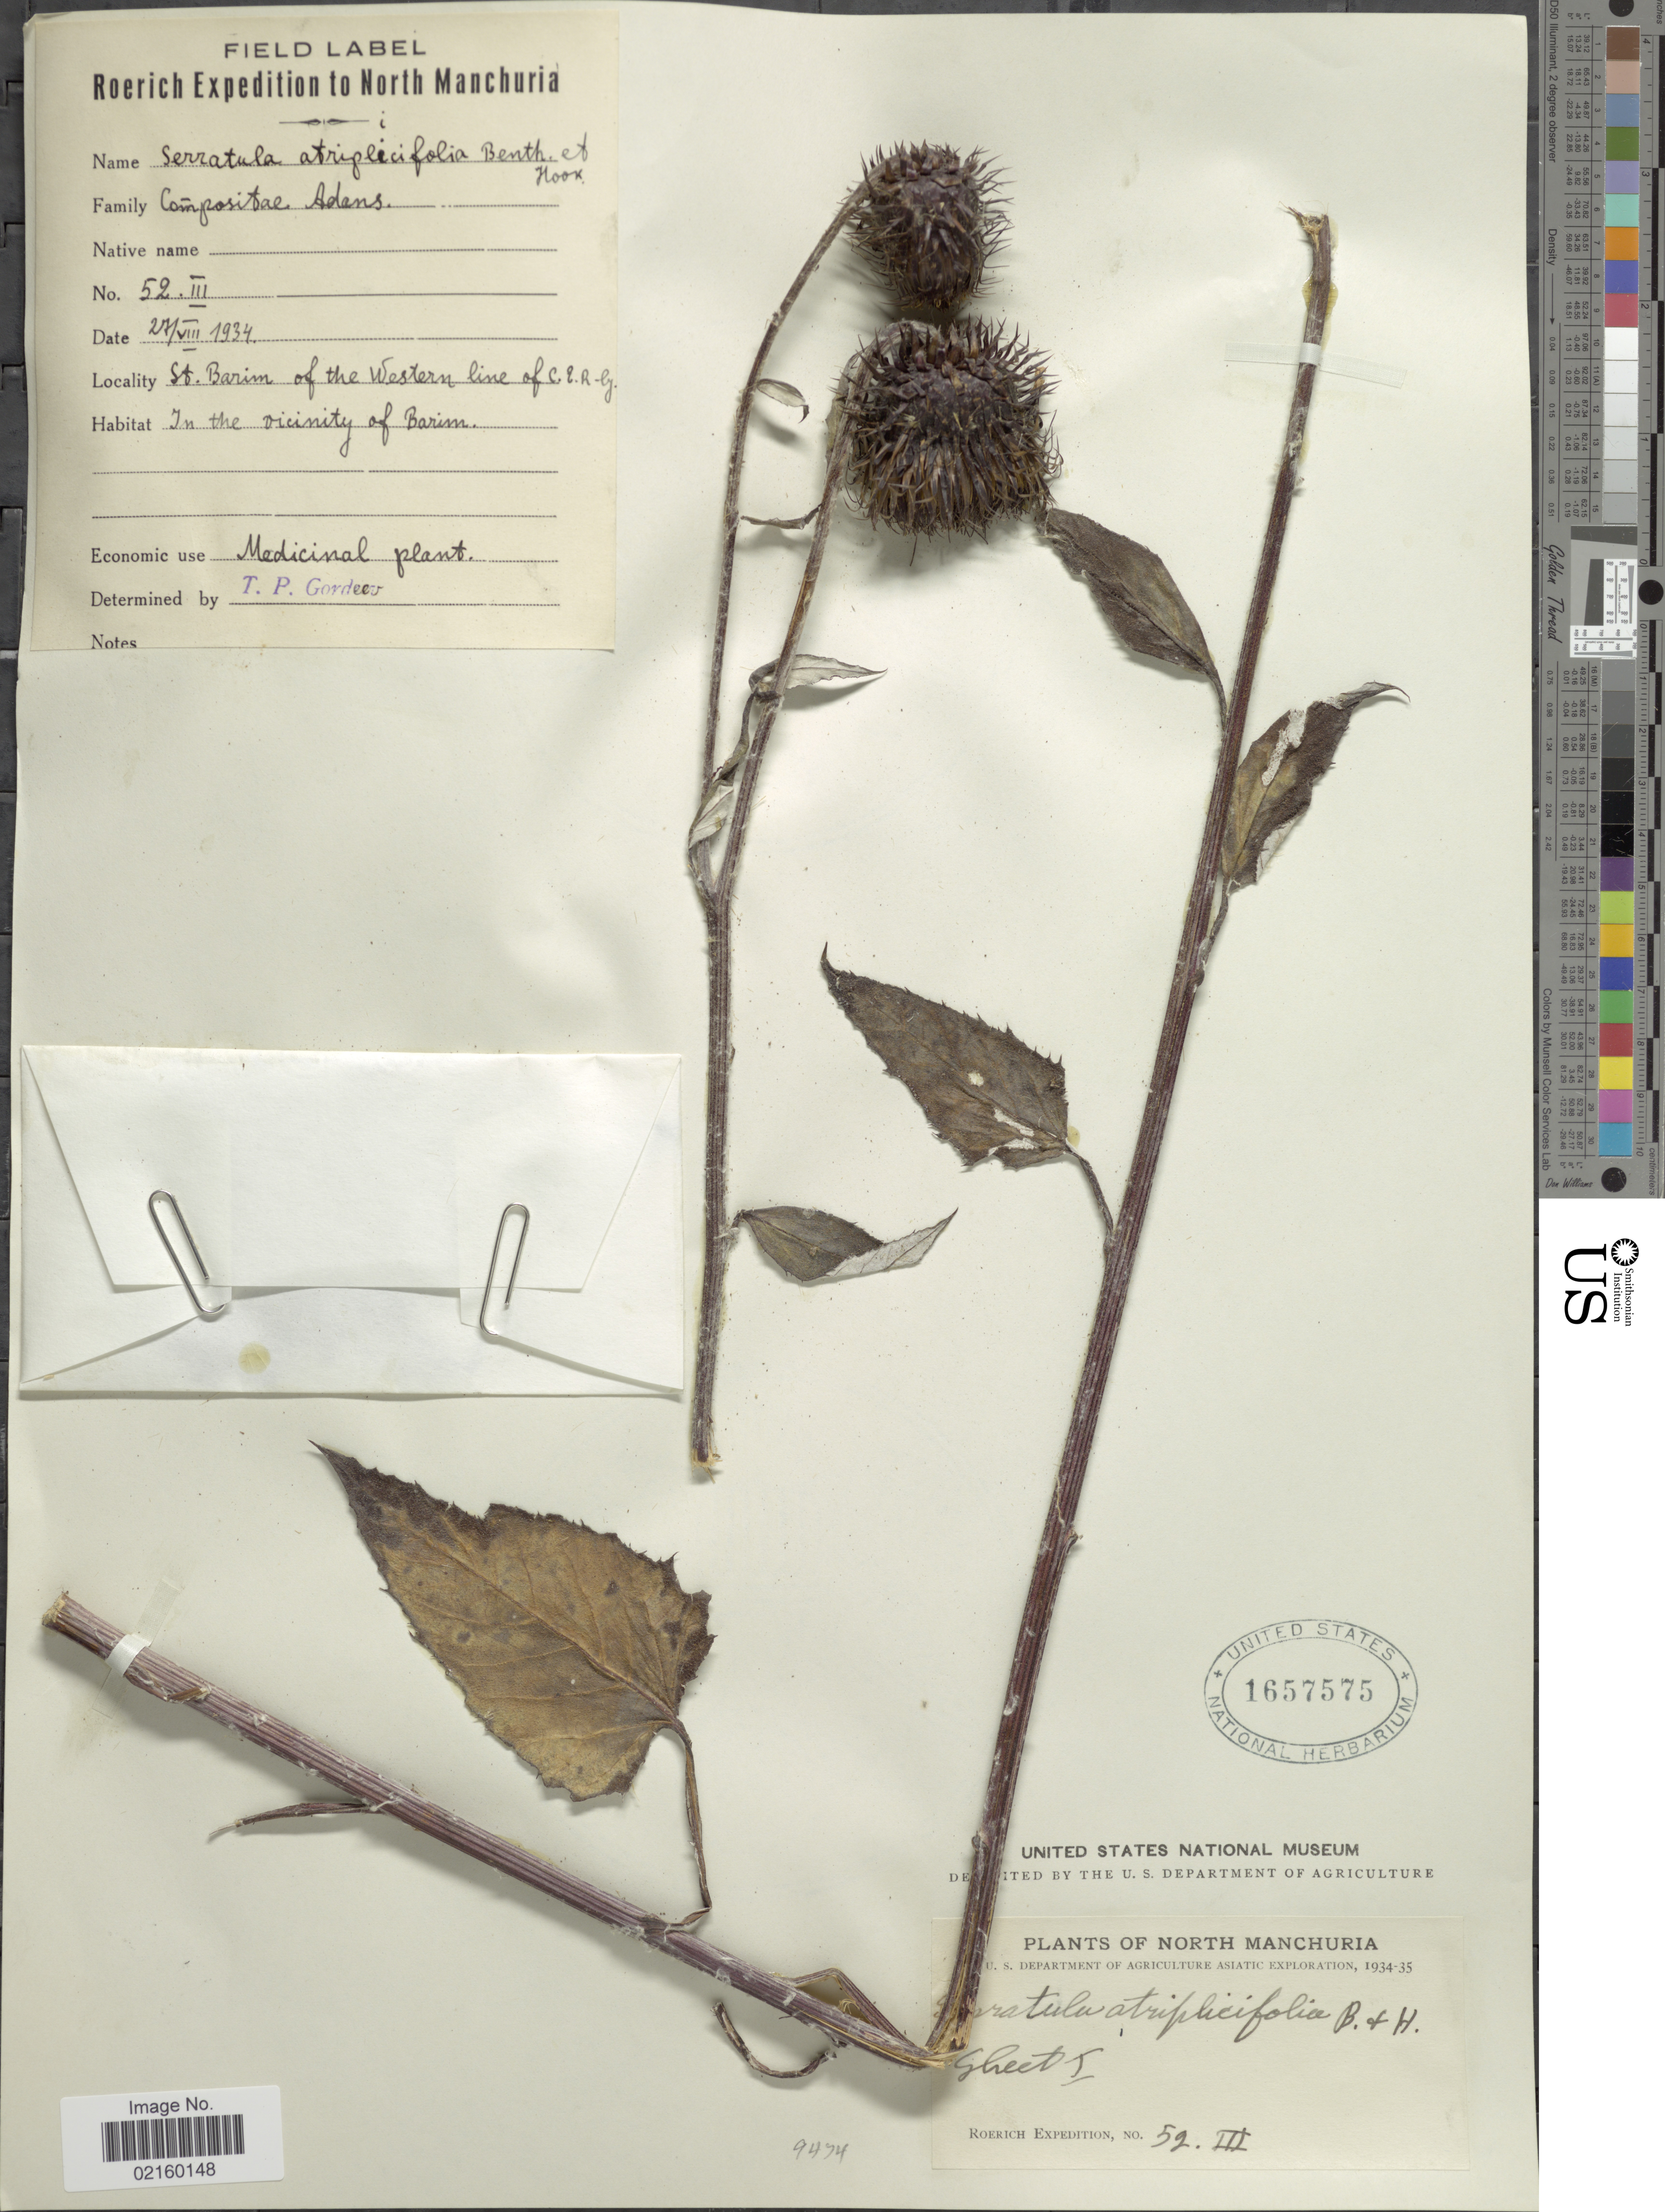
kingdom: Plantae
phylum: Tracheophyta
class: Magnoliopsida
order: Asterales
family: Asteraceae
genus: Serratula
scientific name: Serratula atriplicifolia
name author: Benth. & Hook. f.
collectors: Roerich Expedition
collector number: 52III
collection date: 1934-08-27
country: China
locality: North Manchuria, St. Barim of the Western line of C.I.R.ly (Chinese Eastern Railway), vicinity of Barim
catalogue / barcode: US 1657575